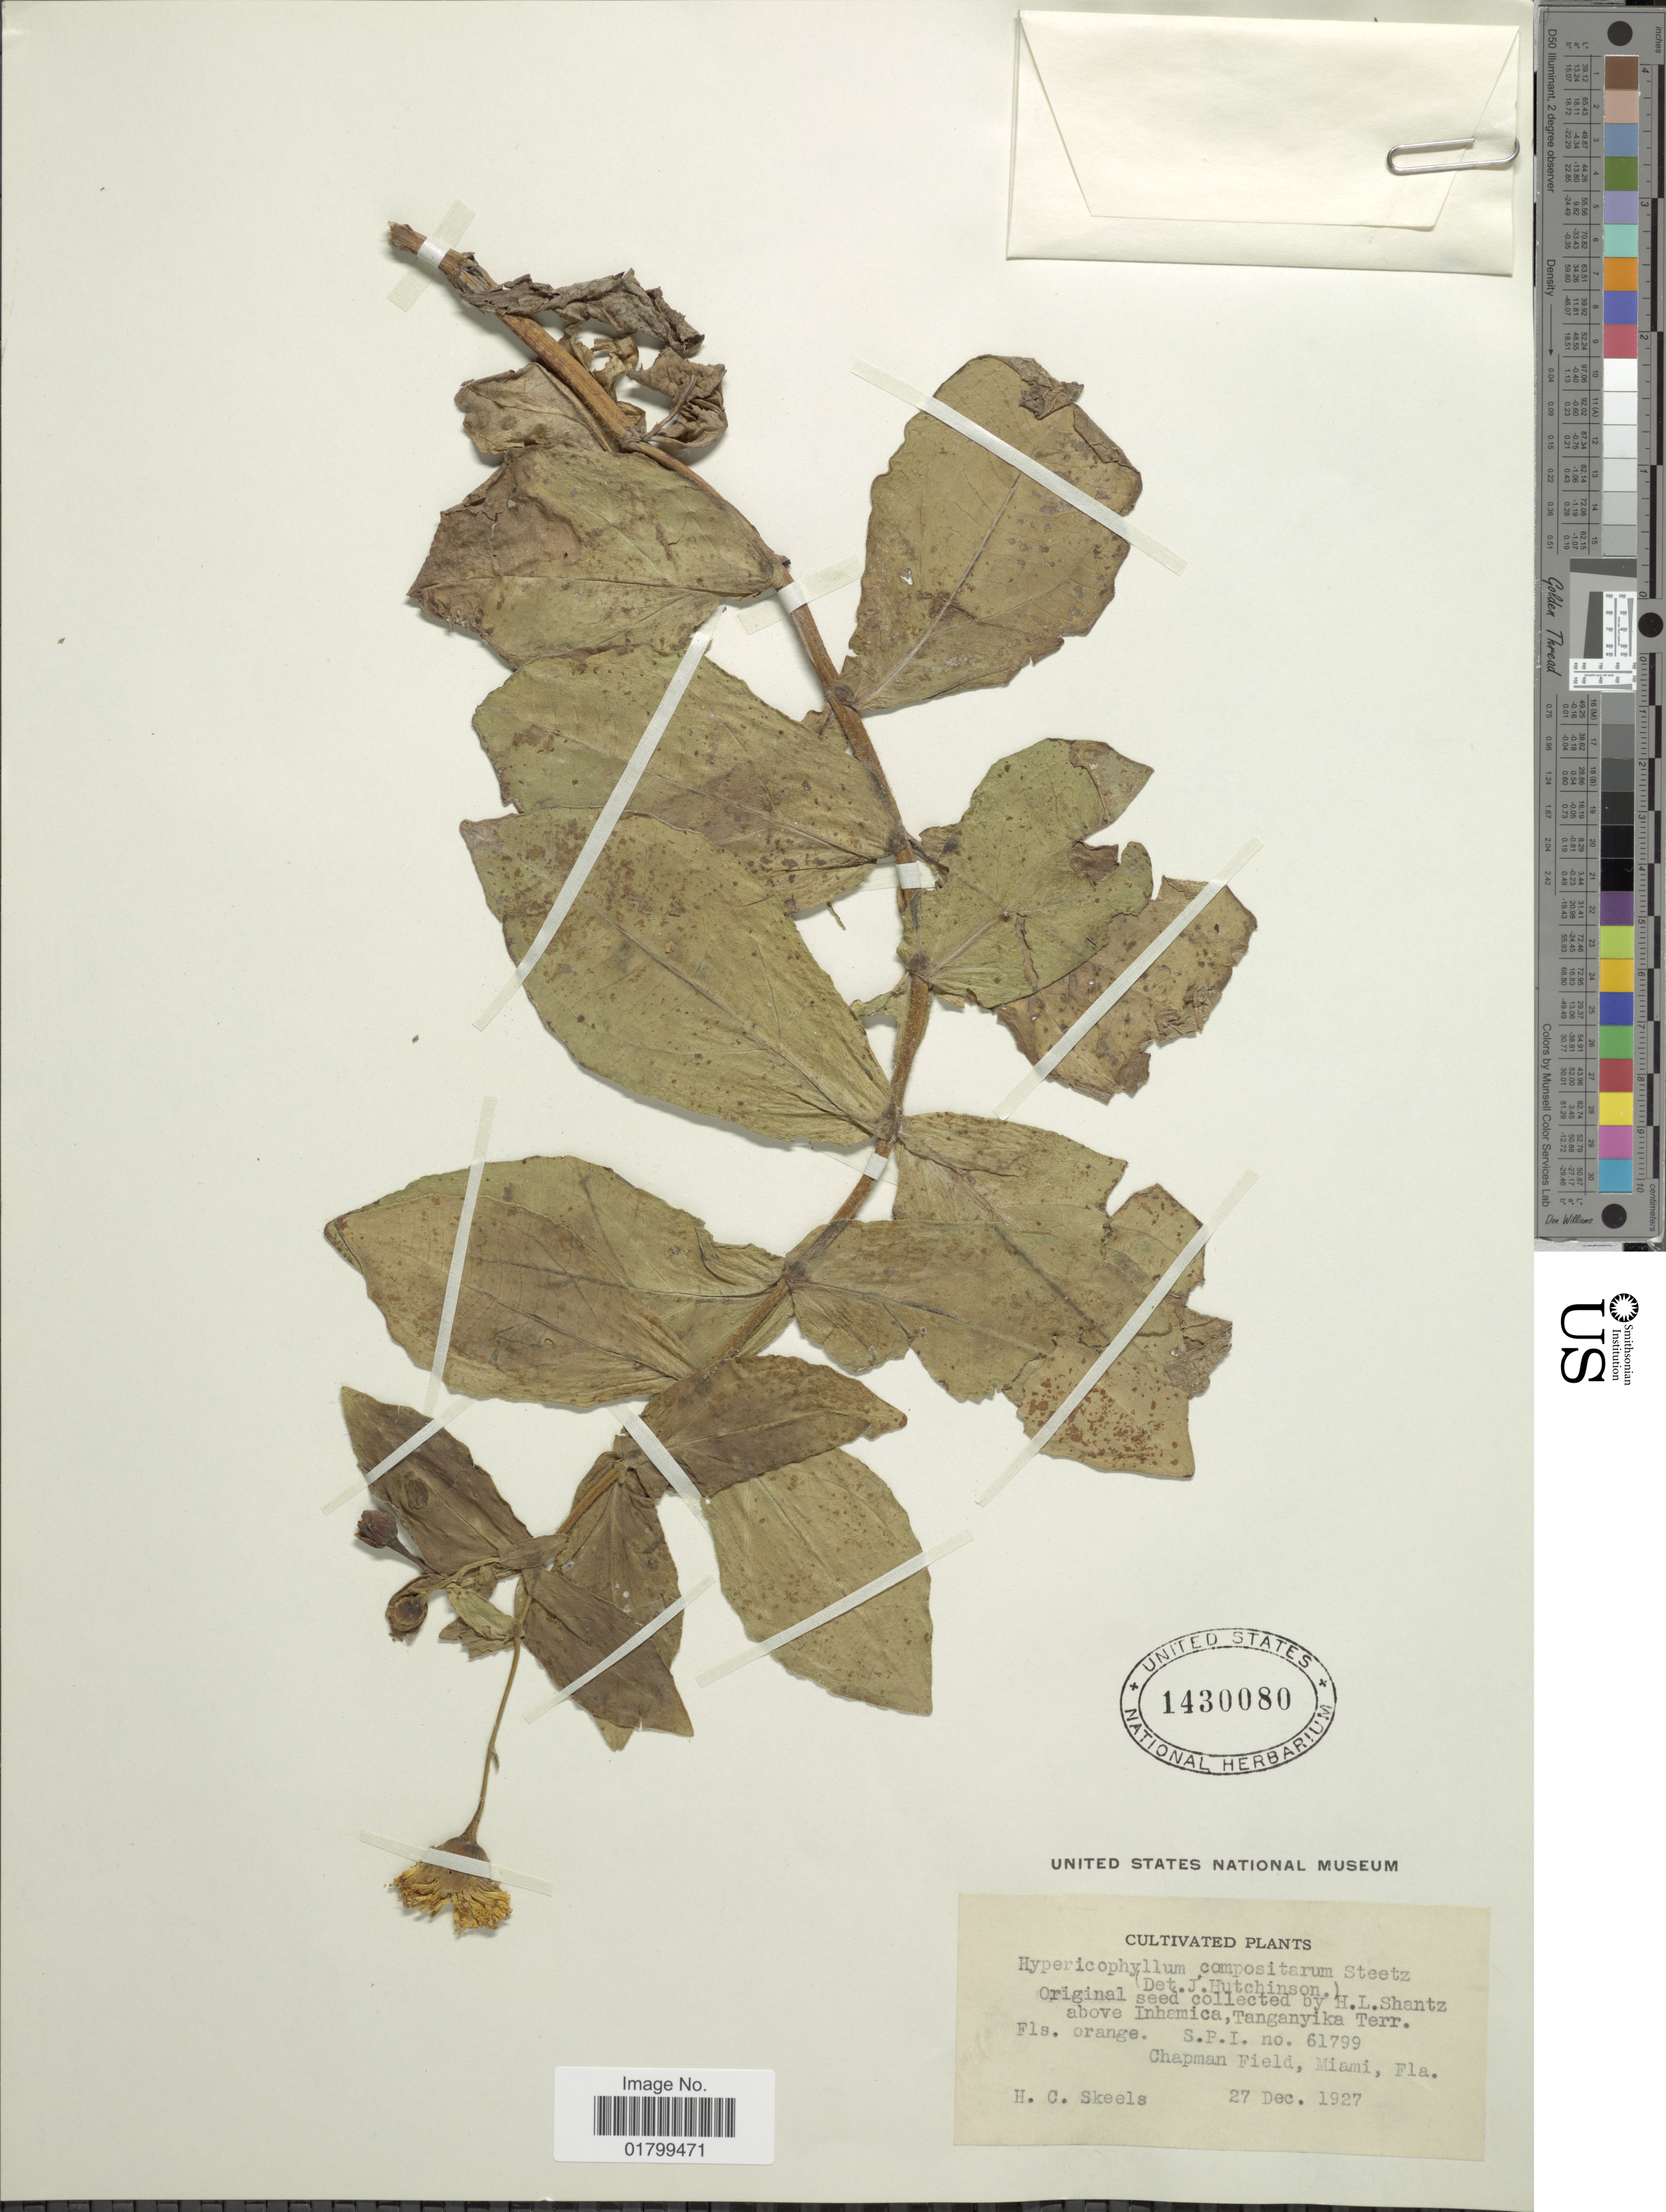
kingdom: Plantae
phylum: Tracheophyta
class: Magnoliopsida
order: Asterales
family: Asteraceae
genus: Hypericophyllum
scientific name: Hypericophyllum compositarum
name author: Steetz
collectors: H. Skeels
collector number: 61799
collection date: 1927-12-27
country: Tanzania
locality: Above Inhamica, Tanganyika Terr.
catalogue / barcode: US 1430080